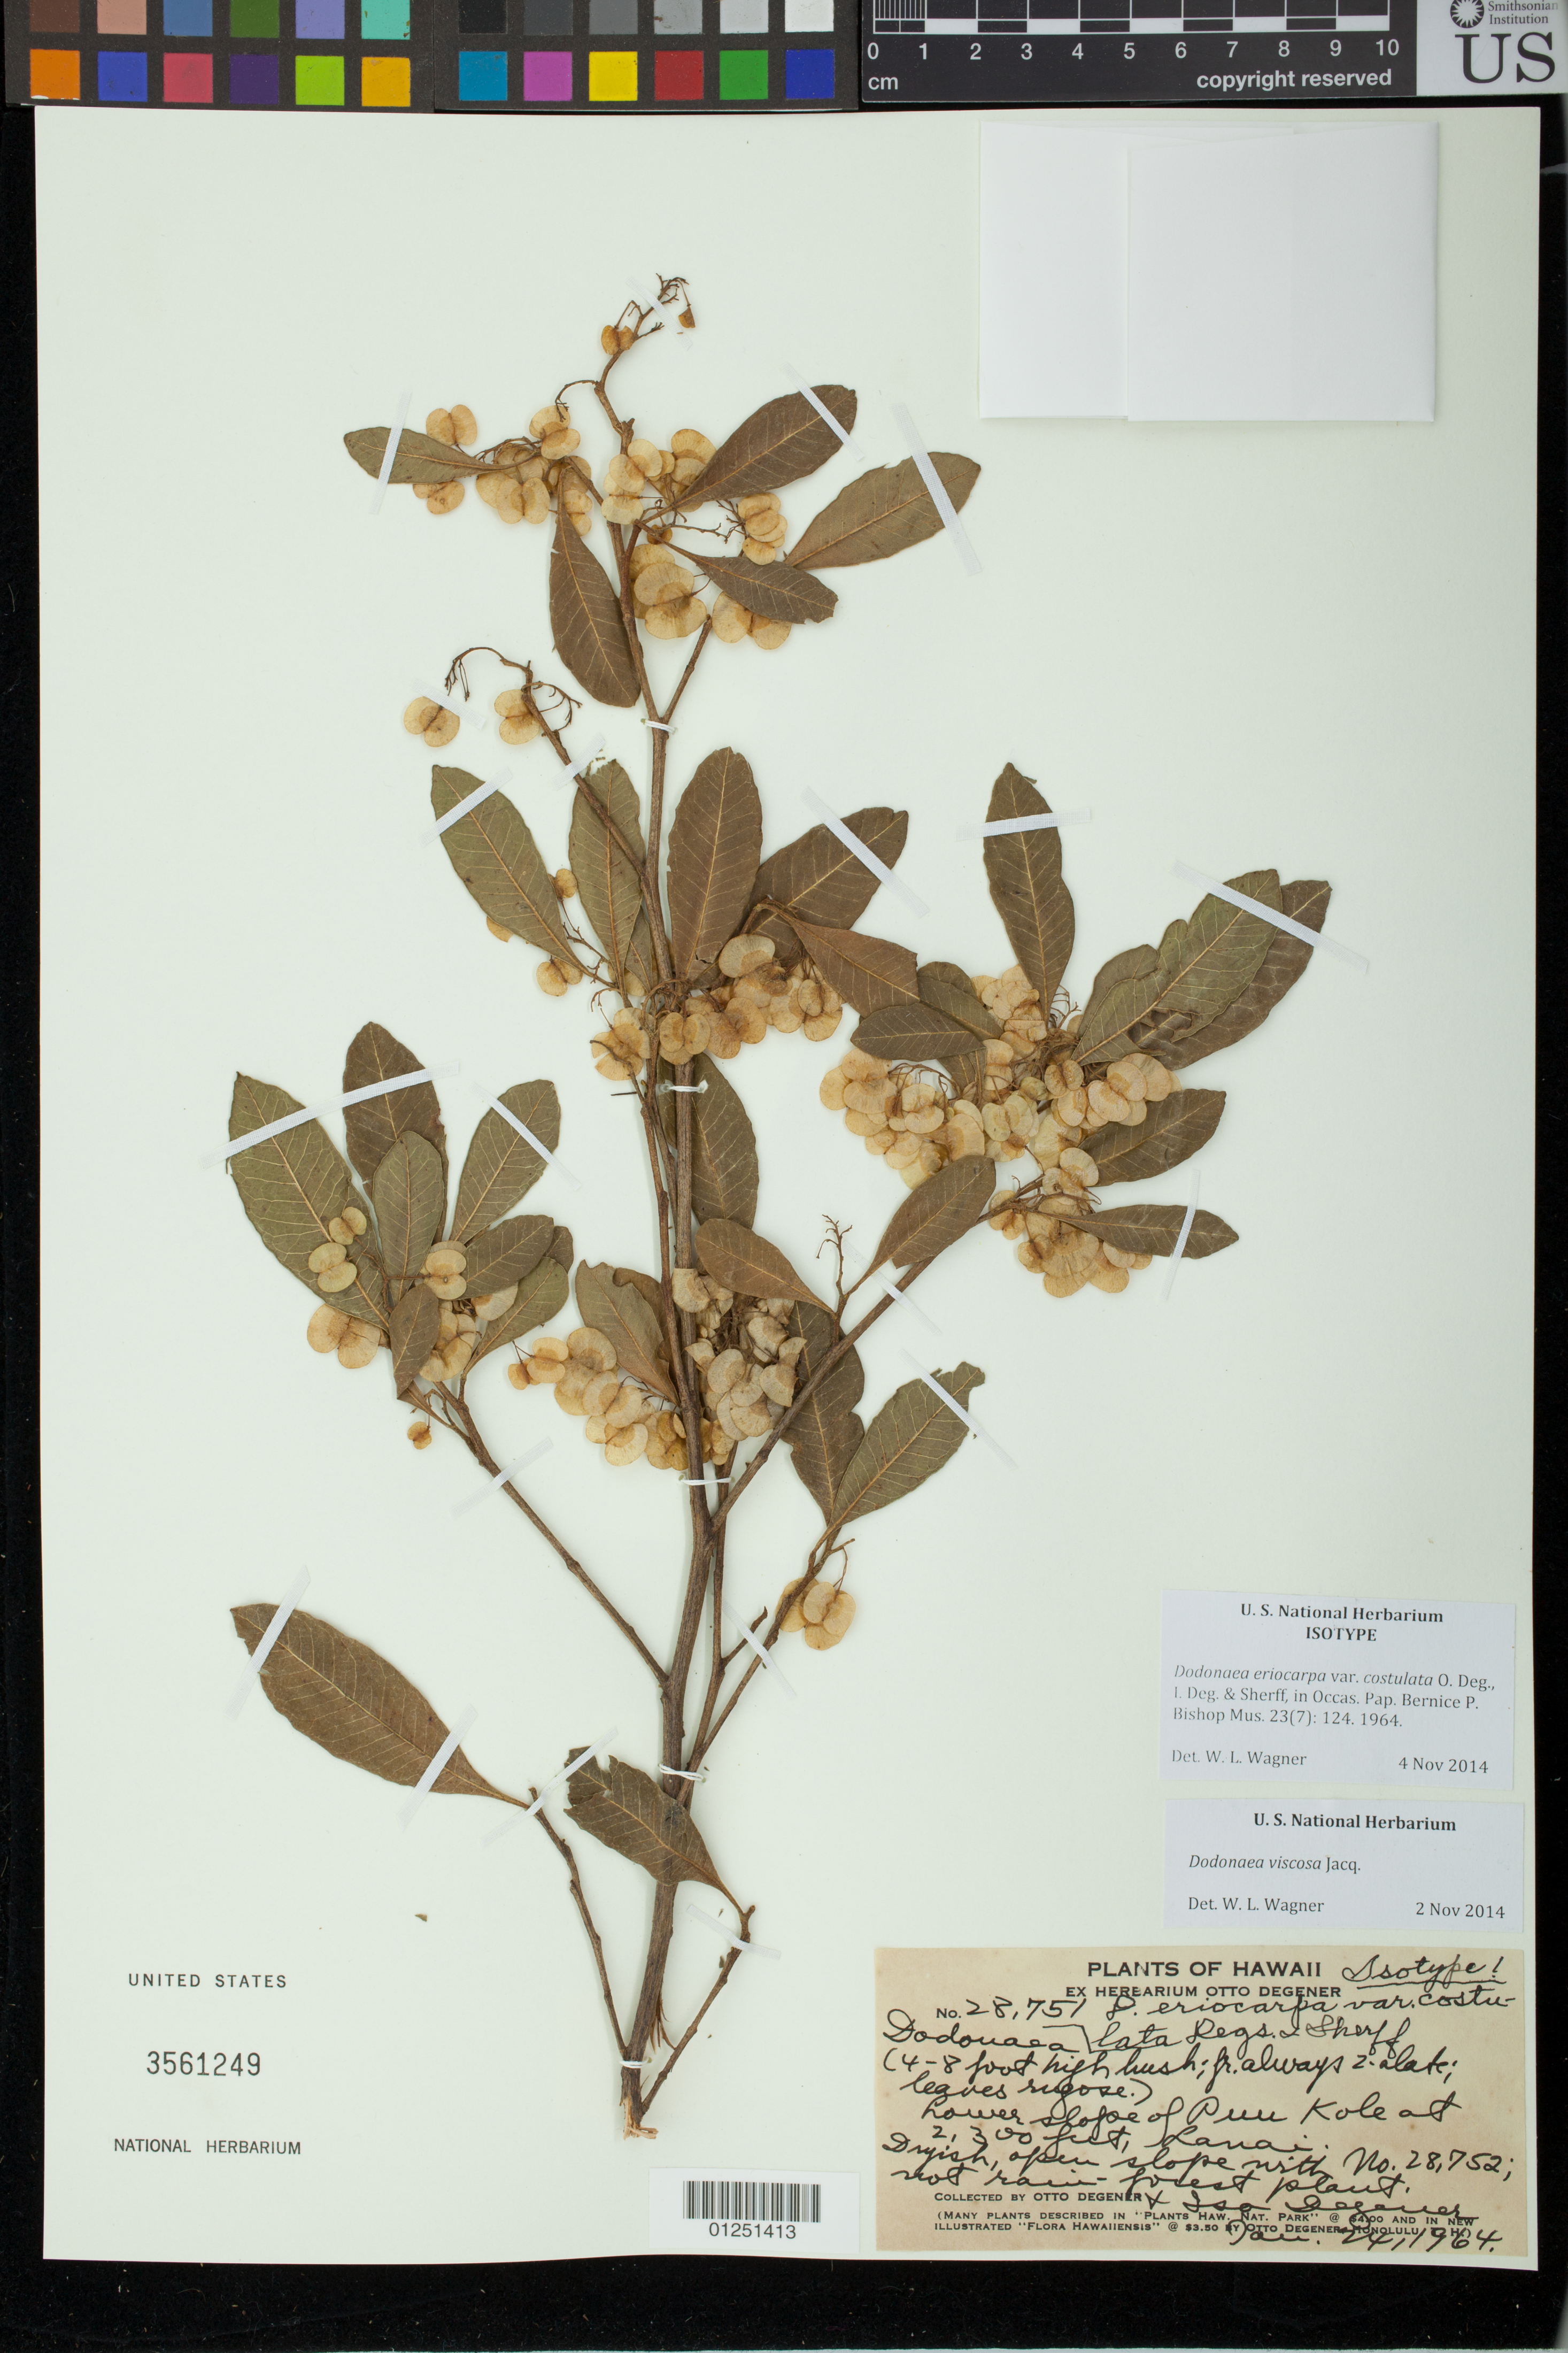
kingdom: Plantae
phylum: Tracheophyta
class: Magnoliopsida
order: Sapindales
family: Sapindaceae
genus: Dodonaea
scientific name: Dodonaea eriocarpa var. costulata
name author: O. Deg. et al.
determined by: Wagner, W. L., (BOT), Smithsonian Institution - National Museum of Natural History (UNITED STATES)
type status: Isotype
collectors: O. Degener & I. Degener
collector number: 28751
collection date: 1964-01-24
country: United States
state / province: Hawaii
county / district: Maui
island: Lana'i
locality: Lower slope of Pu'u Kole.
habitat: Dryish open slope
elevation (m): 701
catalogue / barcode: US 3561249